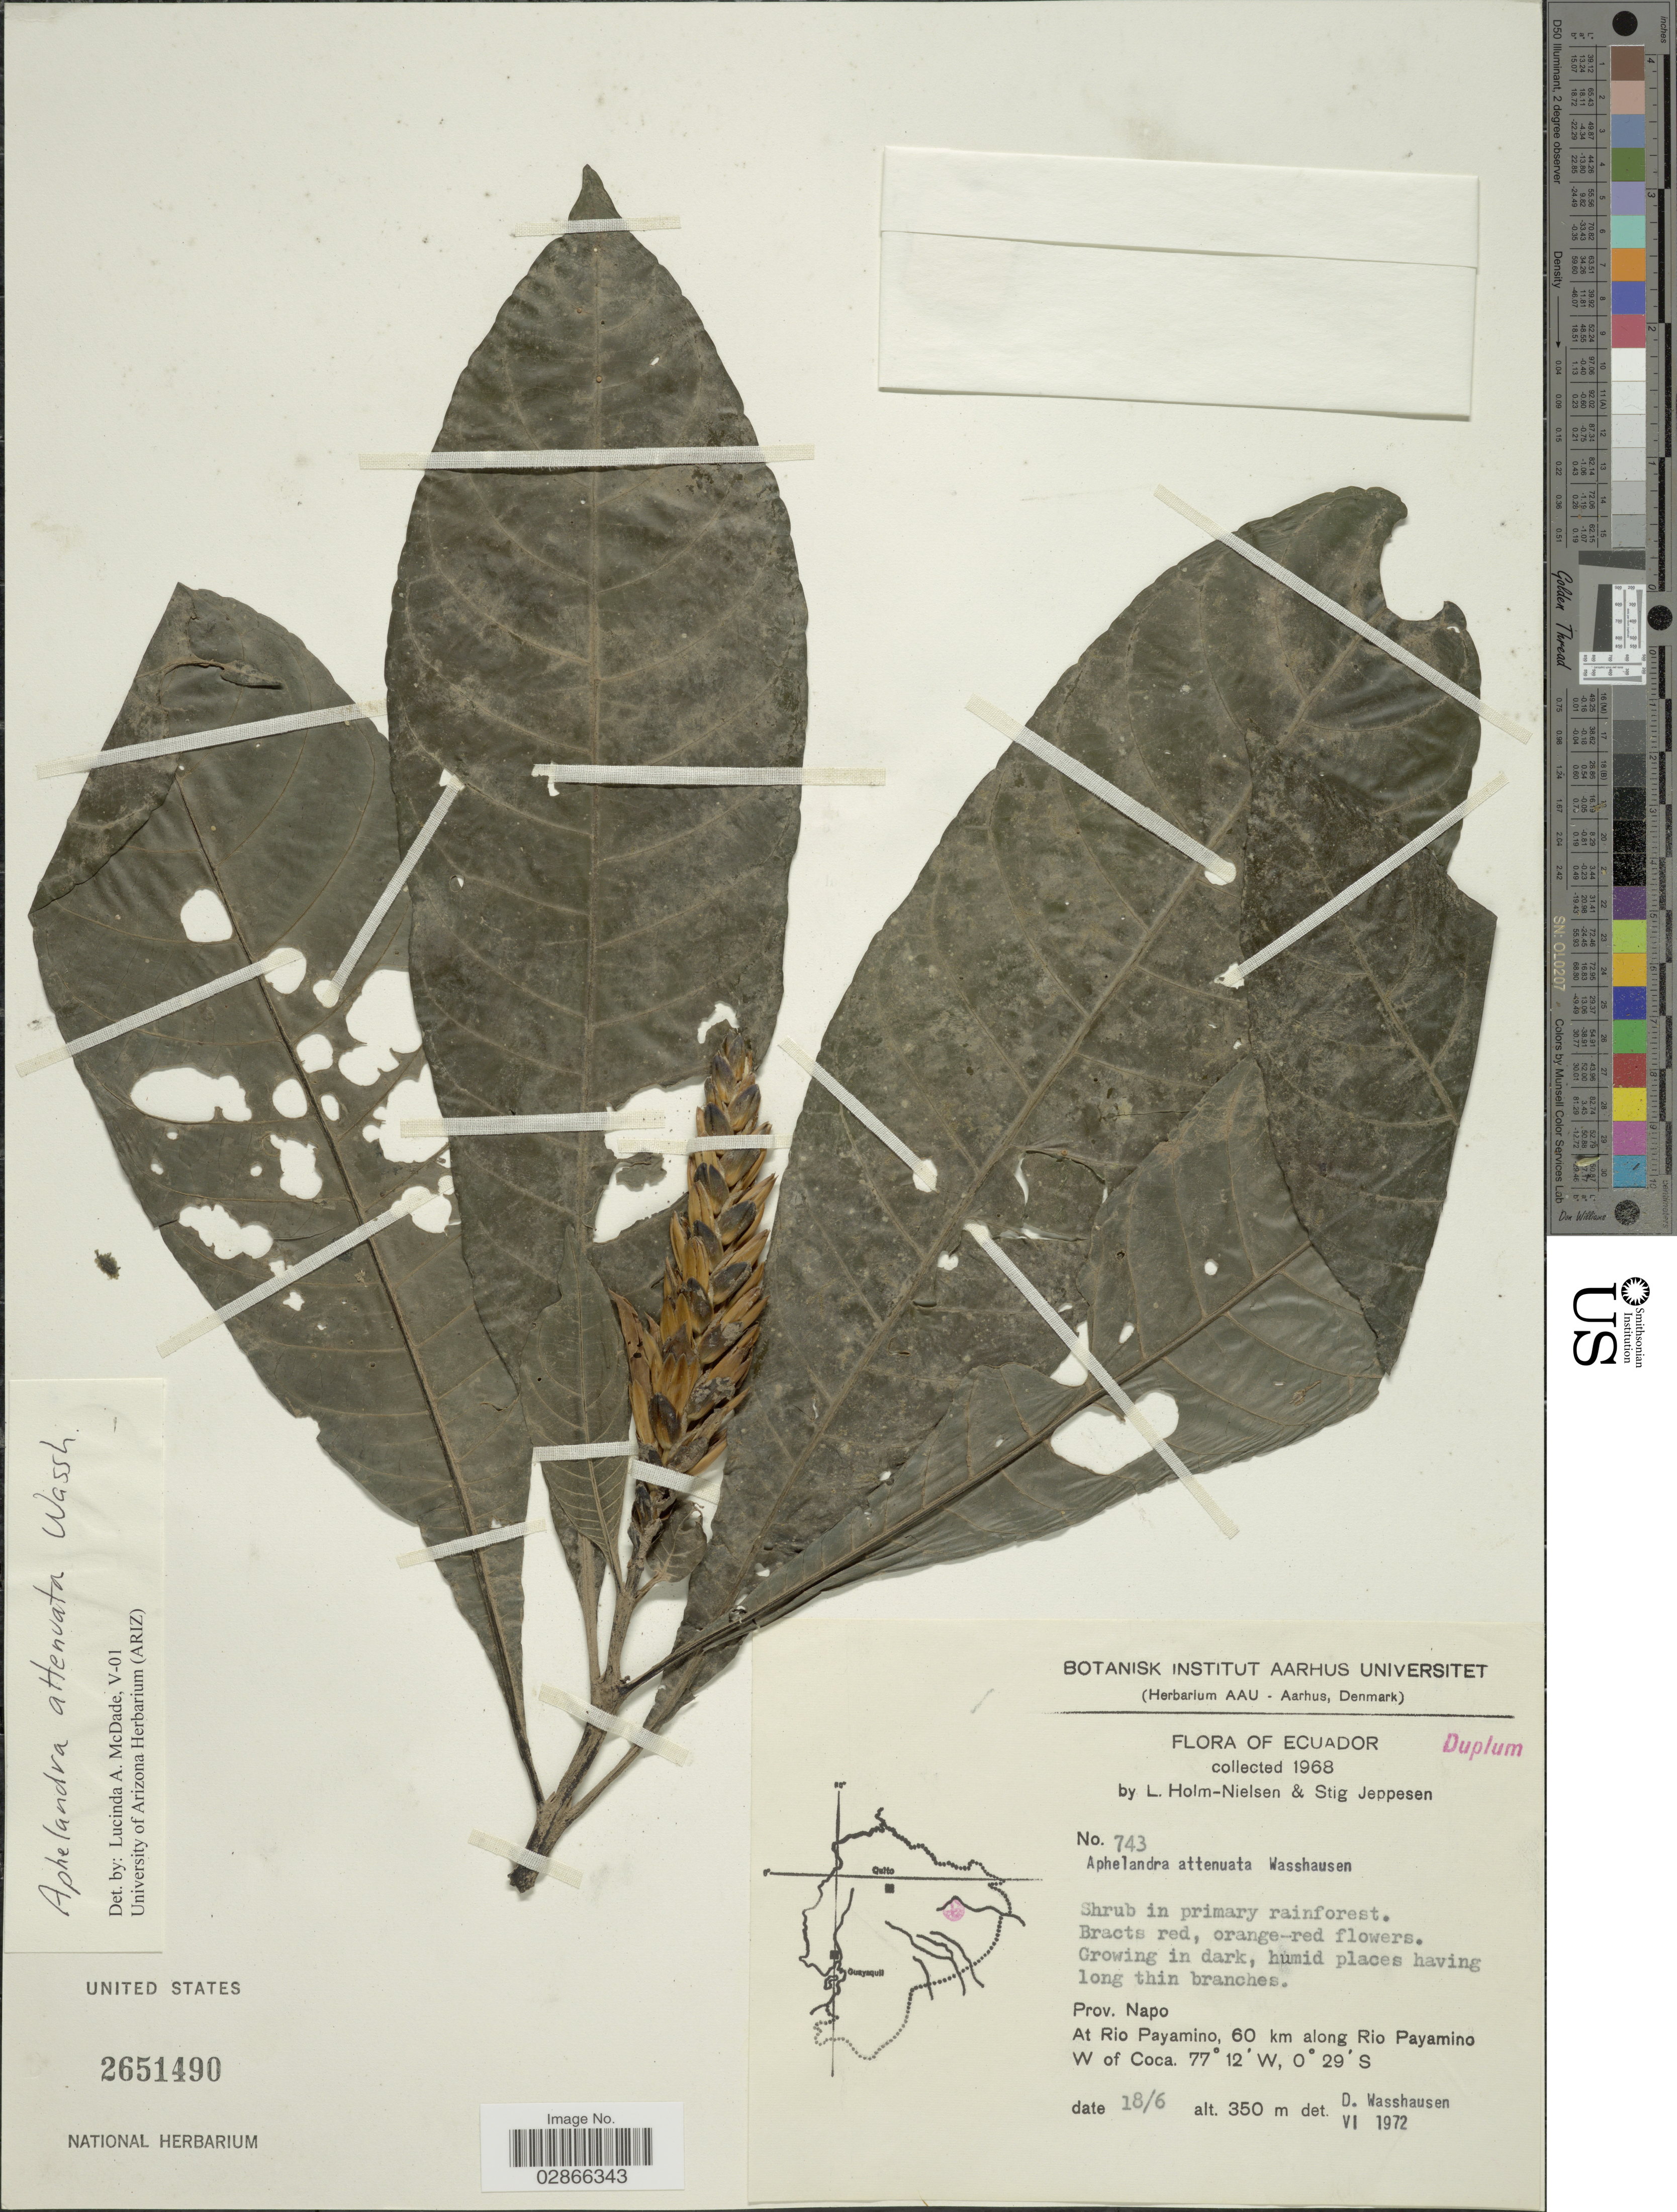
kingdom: Plantae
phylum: Tracheophyta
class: Magnoliopsida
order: Lamiales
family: Acanthaceae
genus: Aphelandra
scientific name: Aphelandra attenuata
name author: Wassh.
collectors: L. Holm-Nielsen & S. Jeppesen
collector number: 743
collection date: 1968-06-18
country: Ecuador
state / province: Napo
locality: At Rio Payamino, 60 km along Rio Payamino. W of Coca.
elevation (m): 350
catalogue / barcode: US 2651490